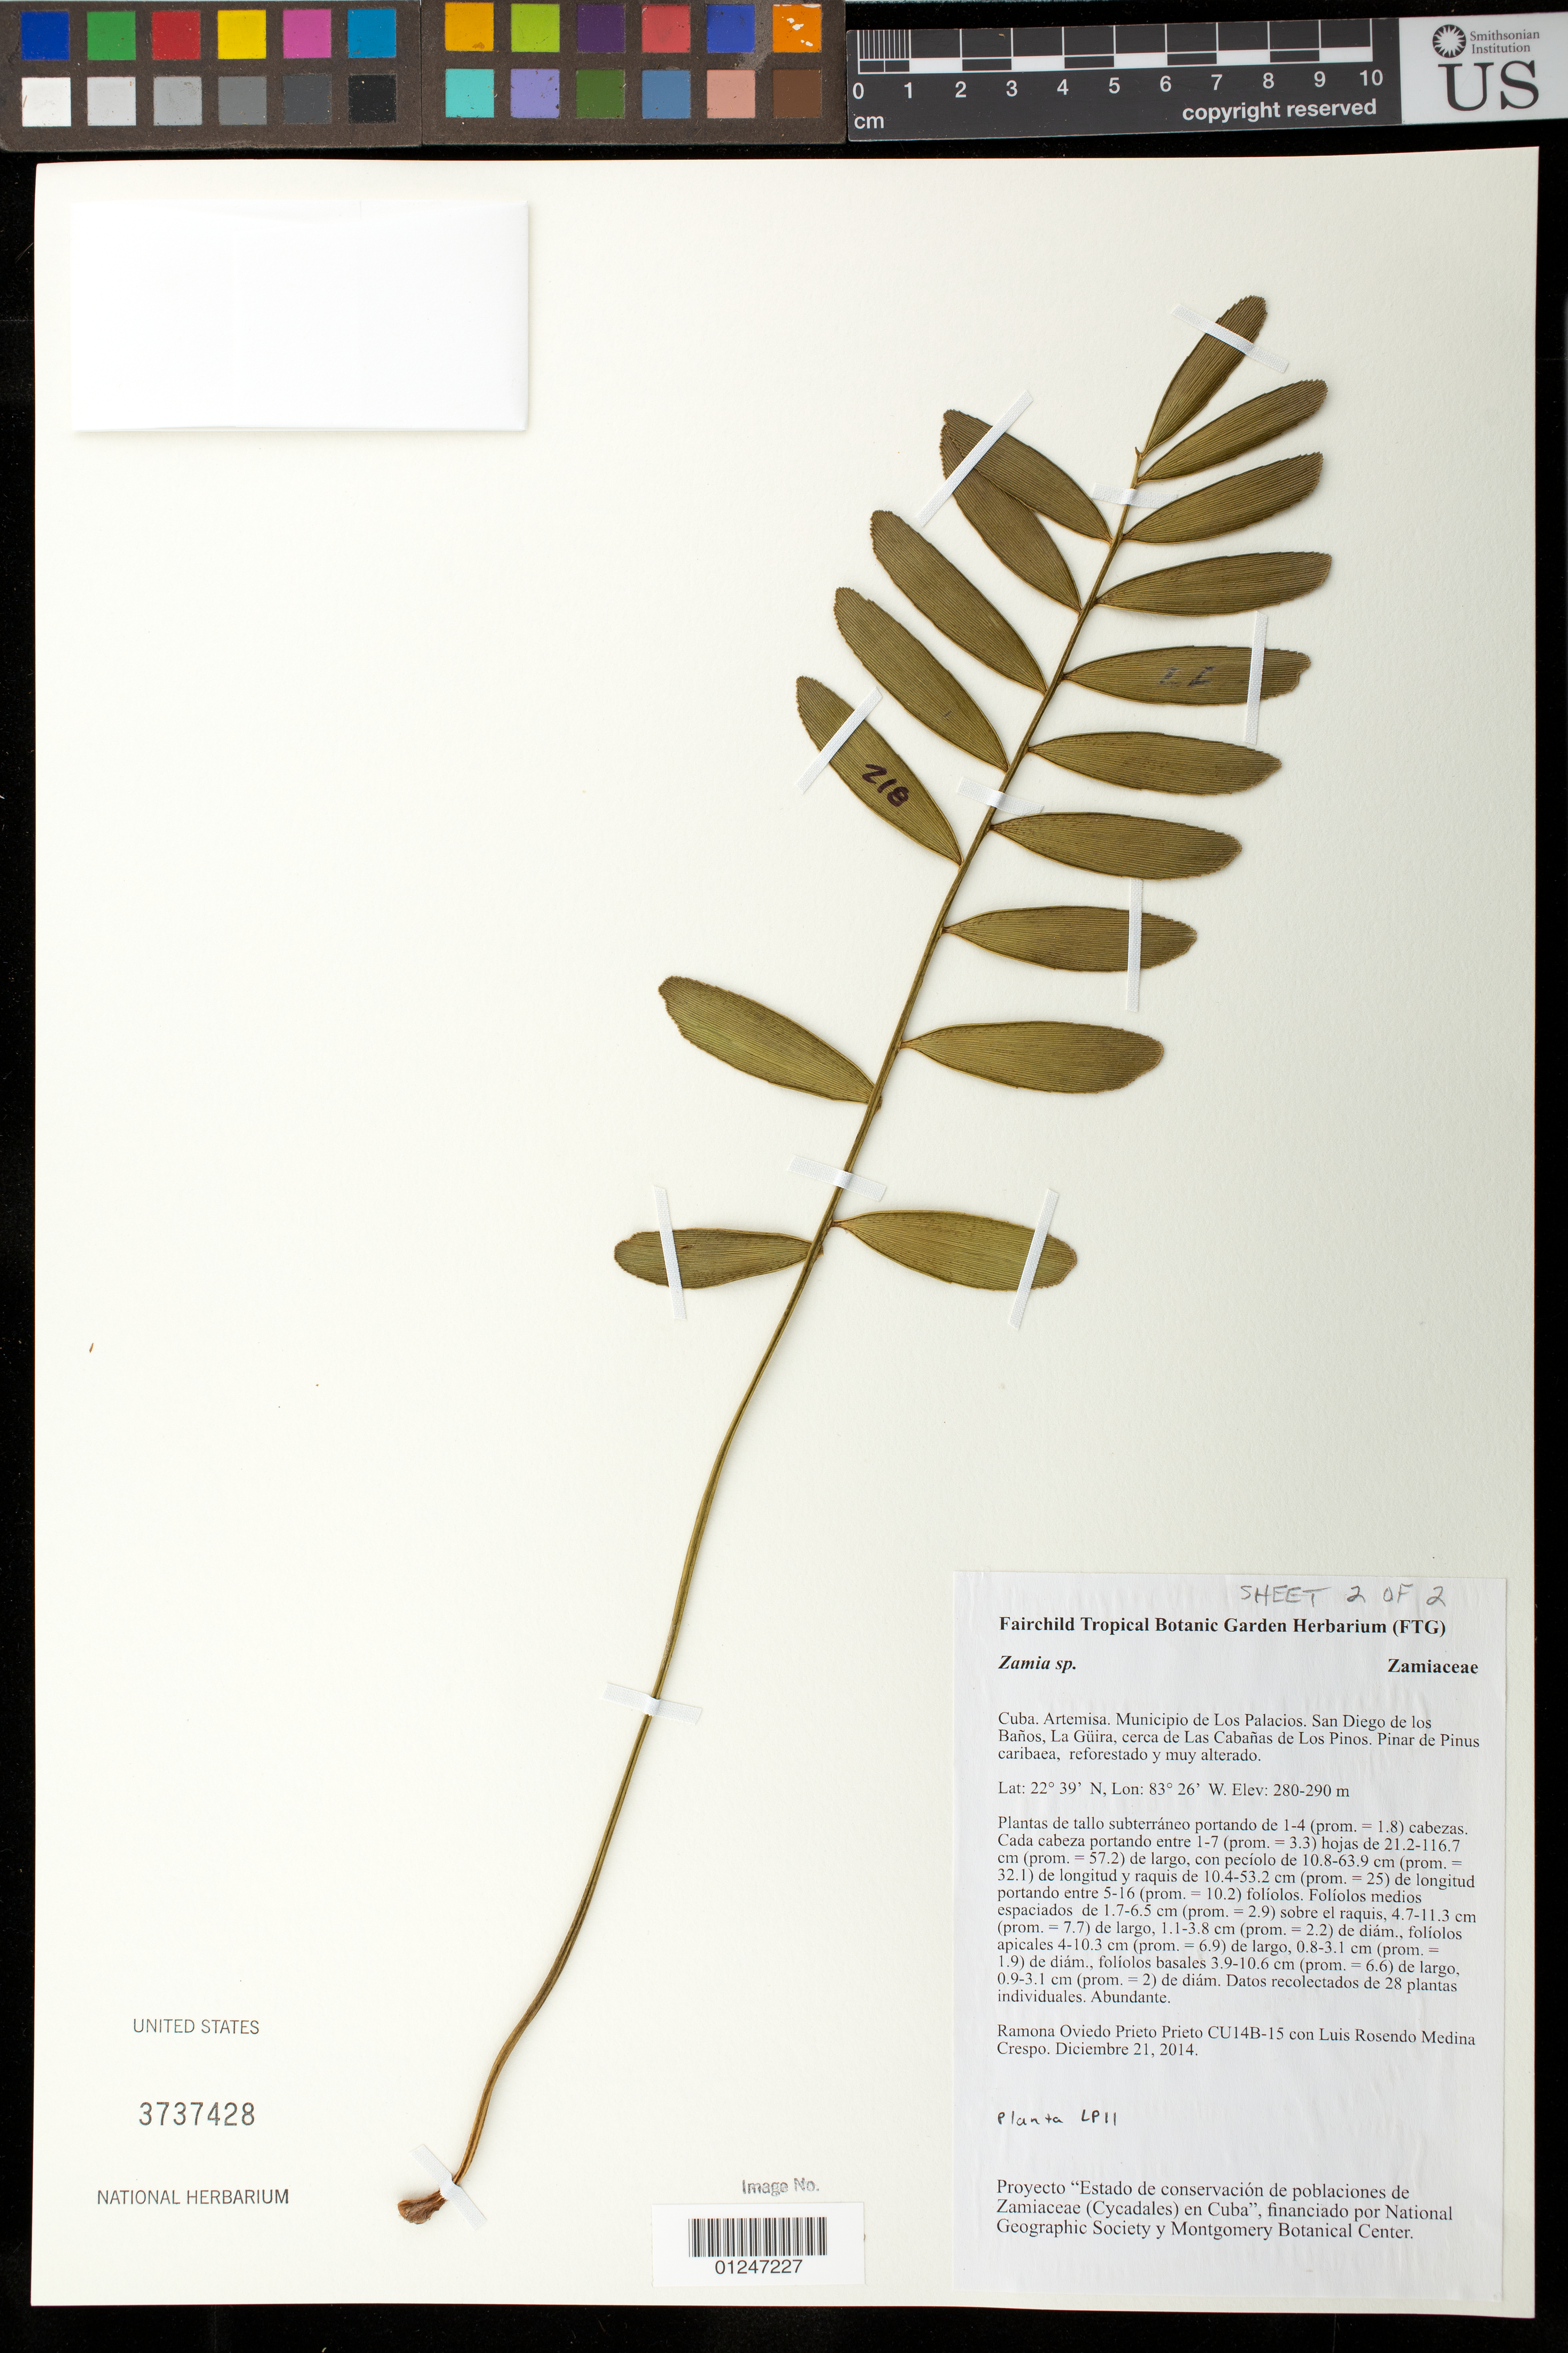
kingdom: Plantae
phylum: Tracheophyta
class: Cycadopsida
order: Cycadales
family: Zamiaceae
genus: Zamia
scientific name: Zamia sp.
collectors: R. Oviedo Prieto et al.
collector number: CU14B-15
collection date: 2014-12-21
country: Cuba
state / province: Artemisa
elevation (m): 280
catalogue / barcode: US 3737428